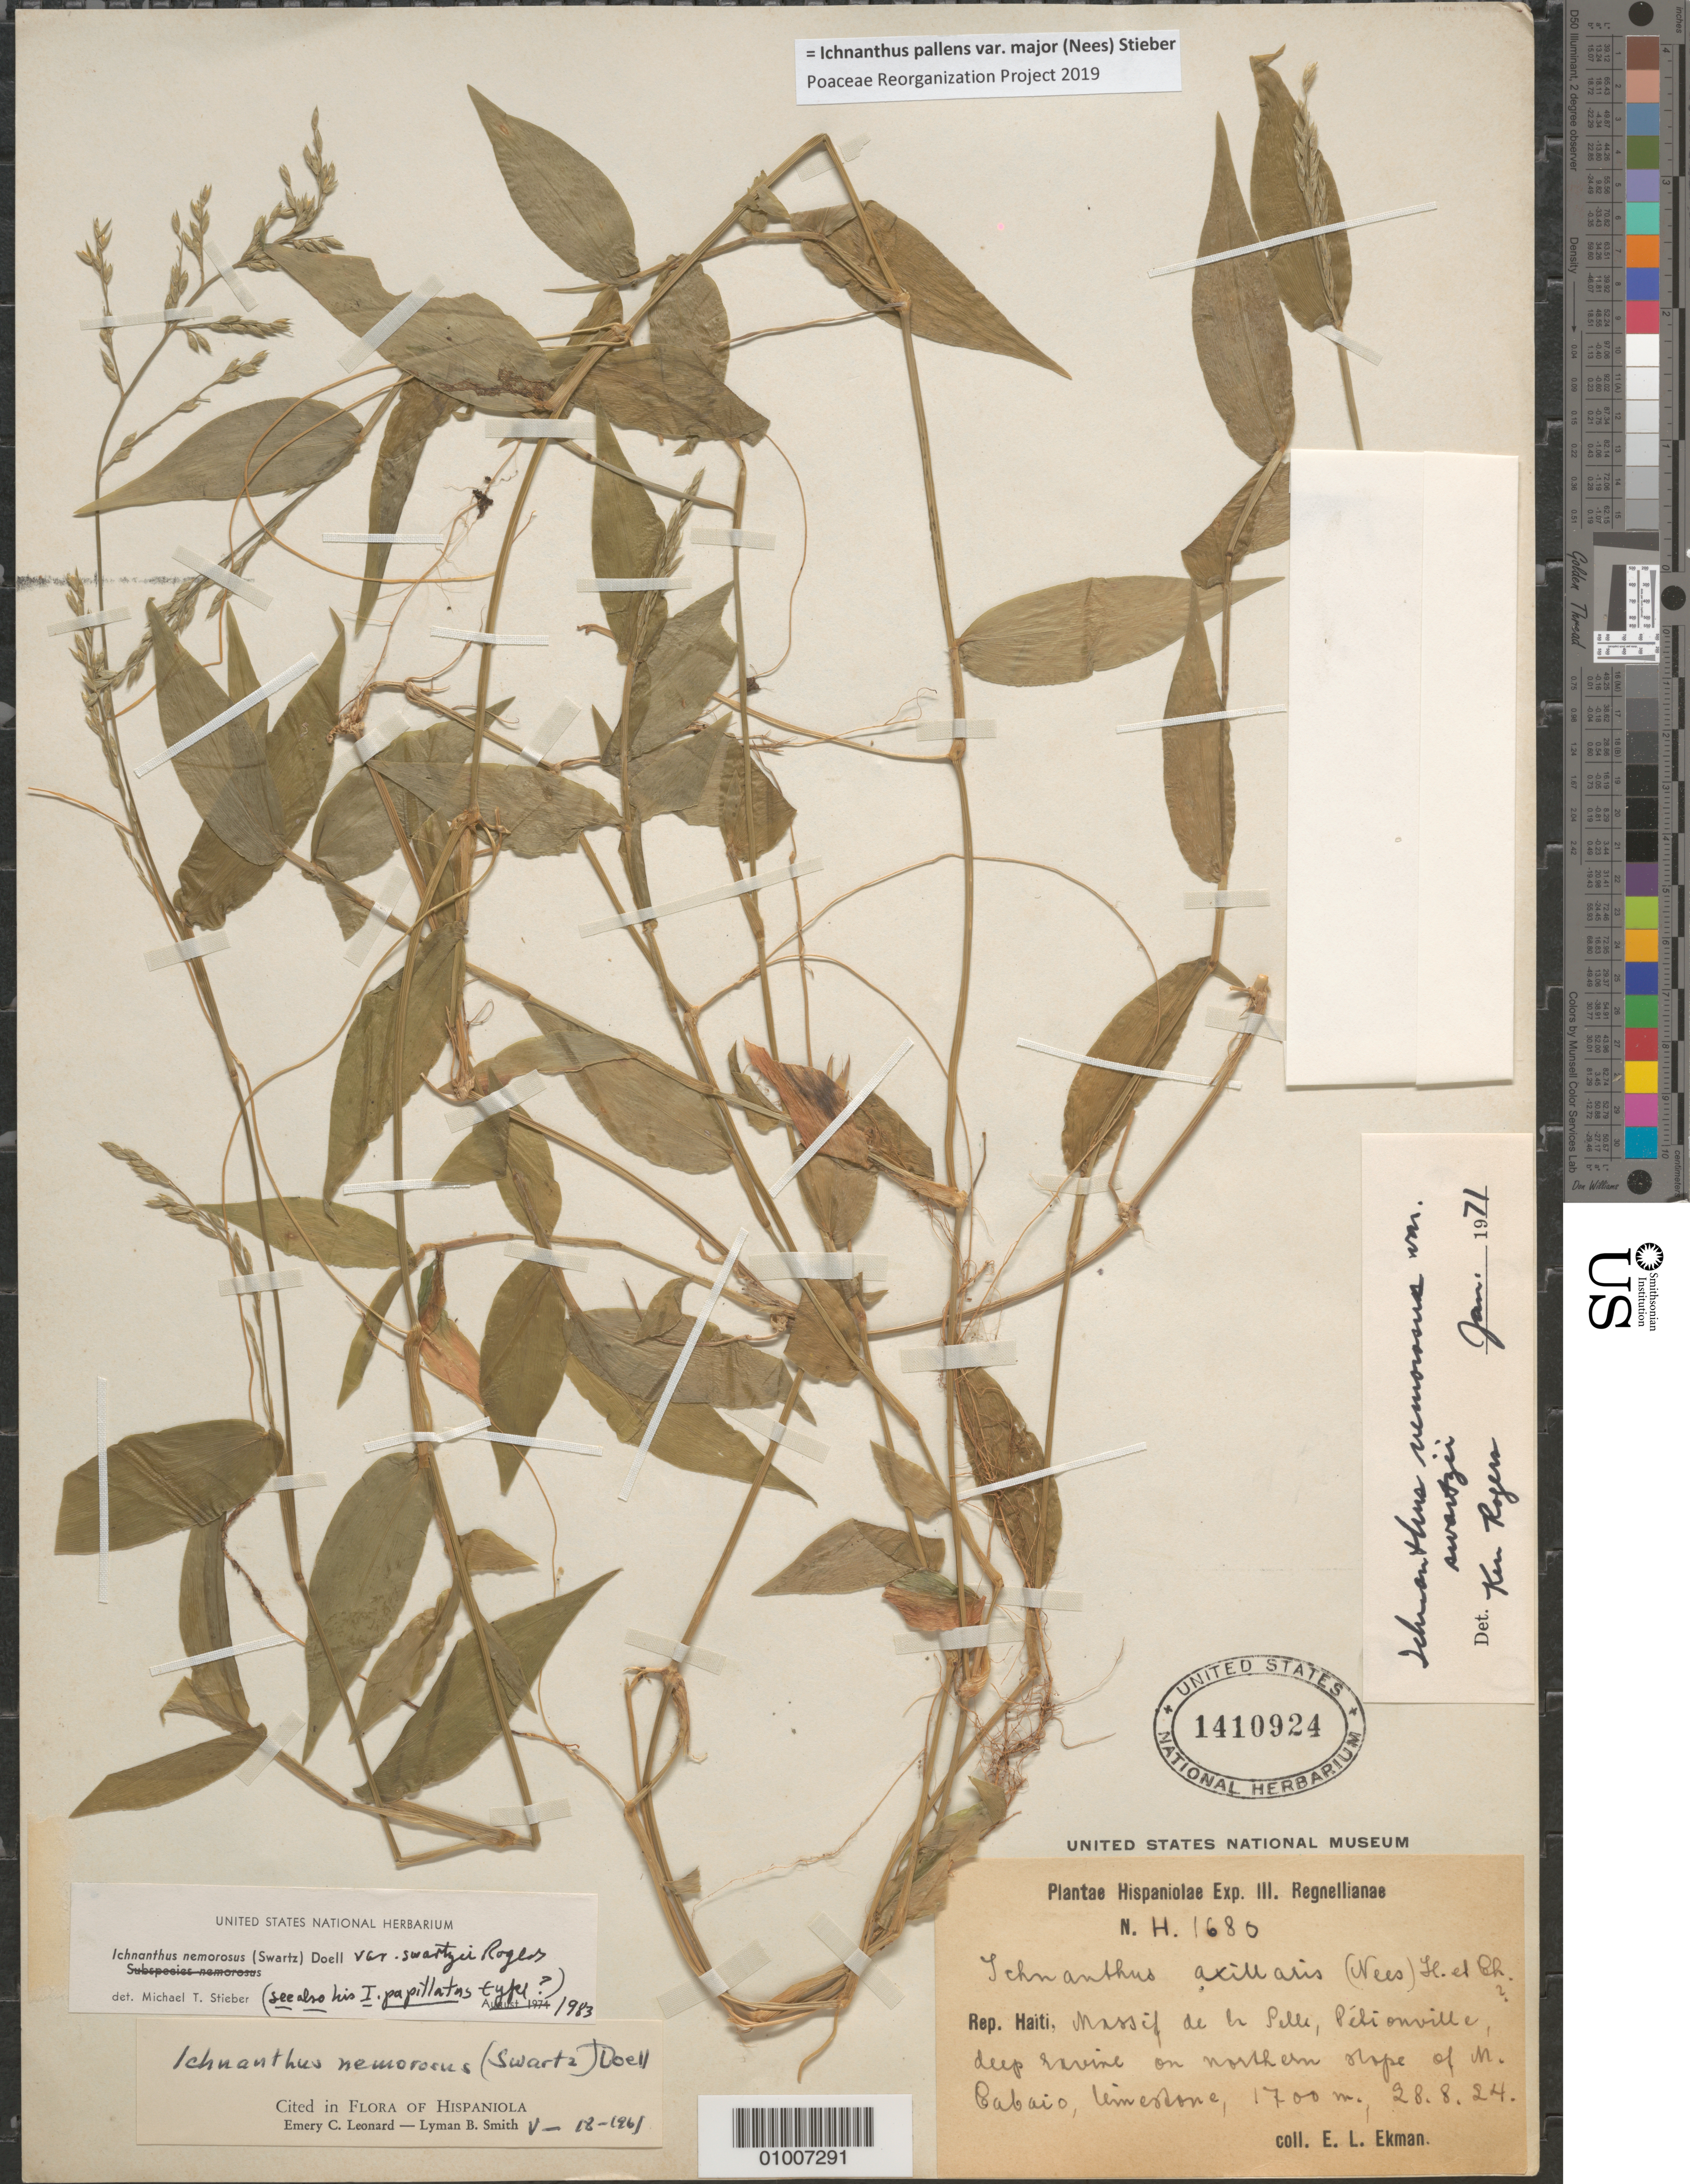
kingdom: Plantae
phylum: Tracheophyta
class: Liliopsida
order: Poales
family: Poaceae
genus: Ichnanthus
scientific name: Ichnanthus nemorosus var. swartzii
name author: K.E. Rogers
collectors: E. L. Ekman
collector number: H 1680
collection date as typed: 28 Aug 1924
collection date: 1924-08-28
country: Haiti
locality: Massif de la Selle, Pekionville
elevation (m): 1700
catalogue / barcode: US 1410924